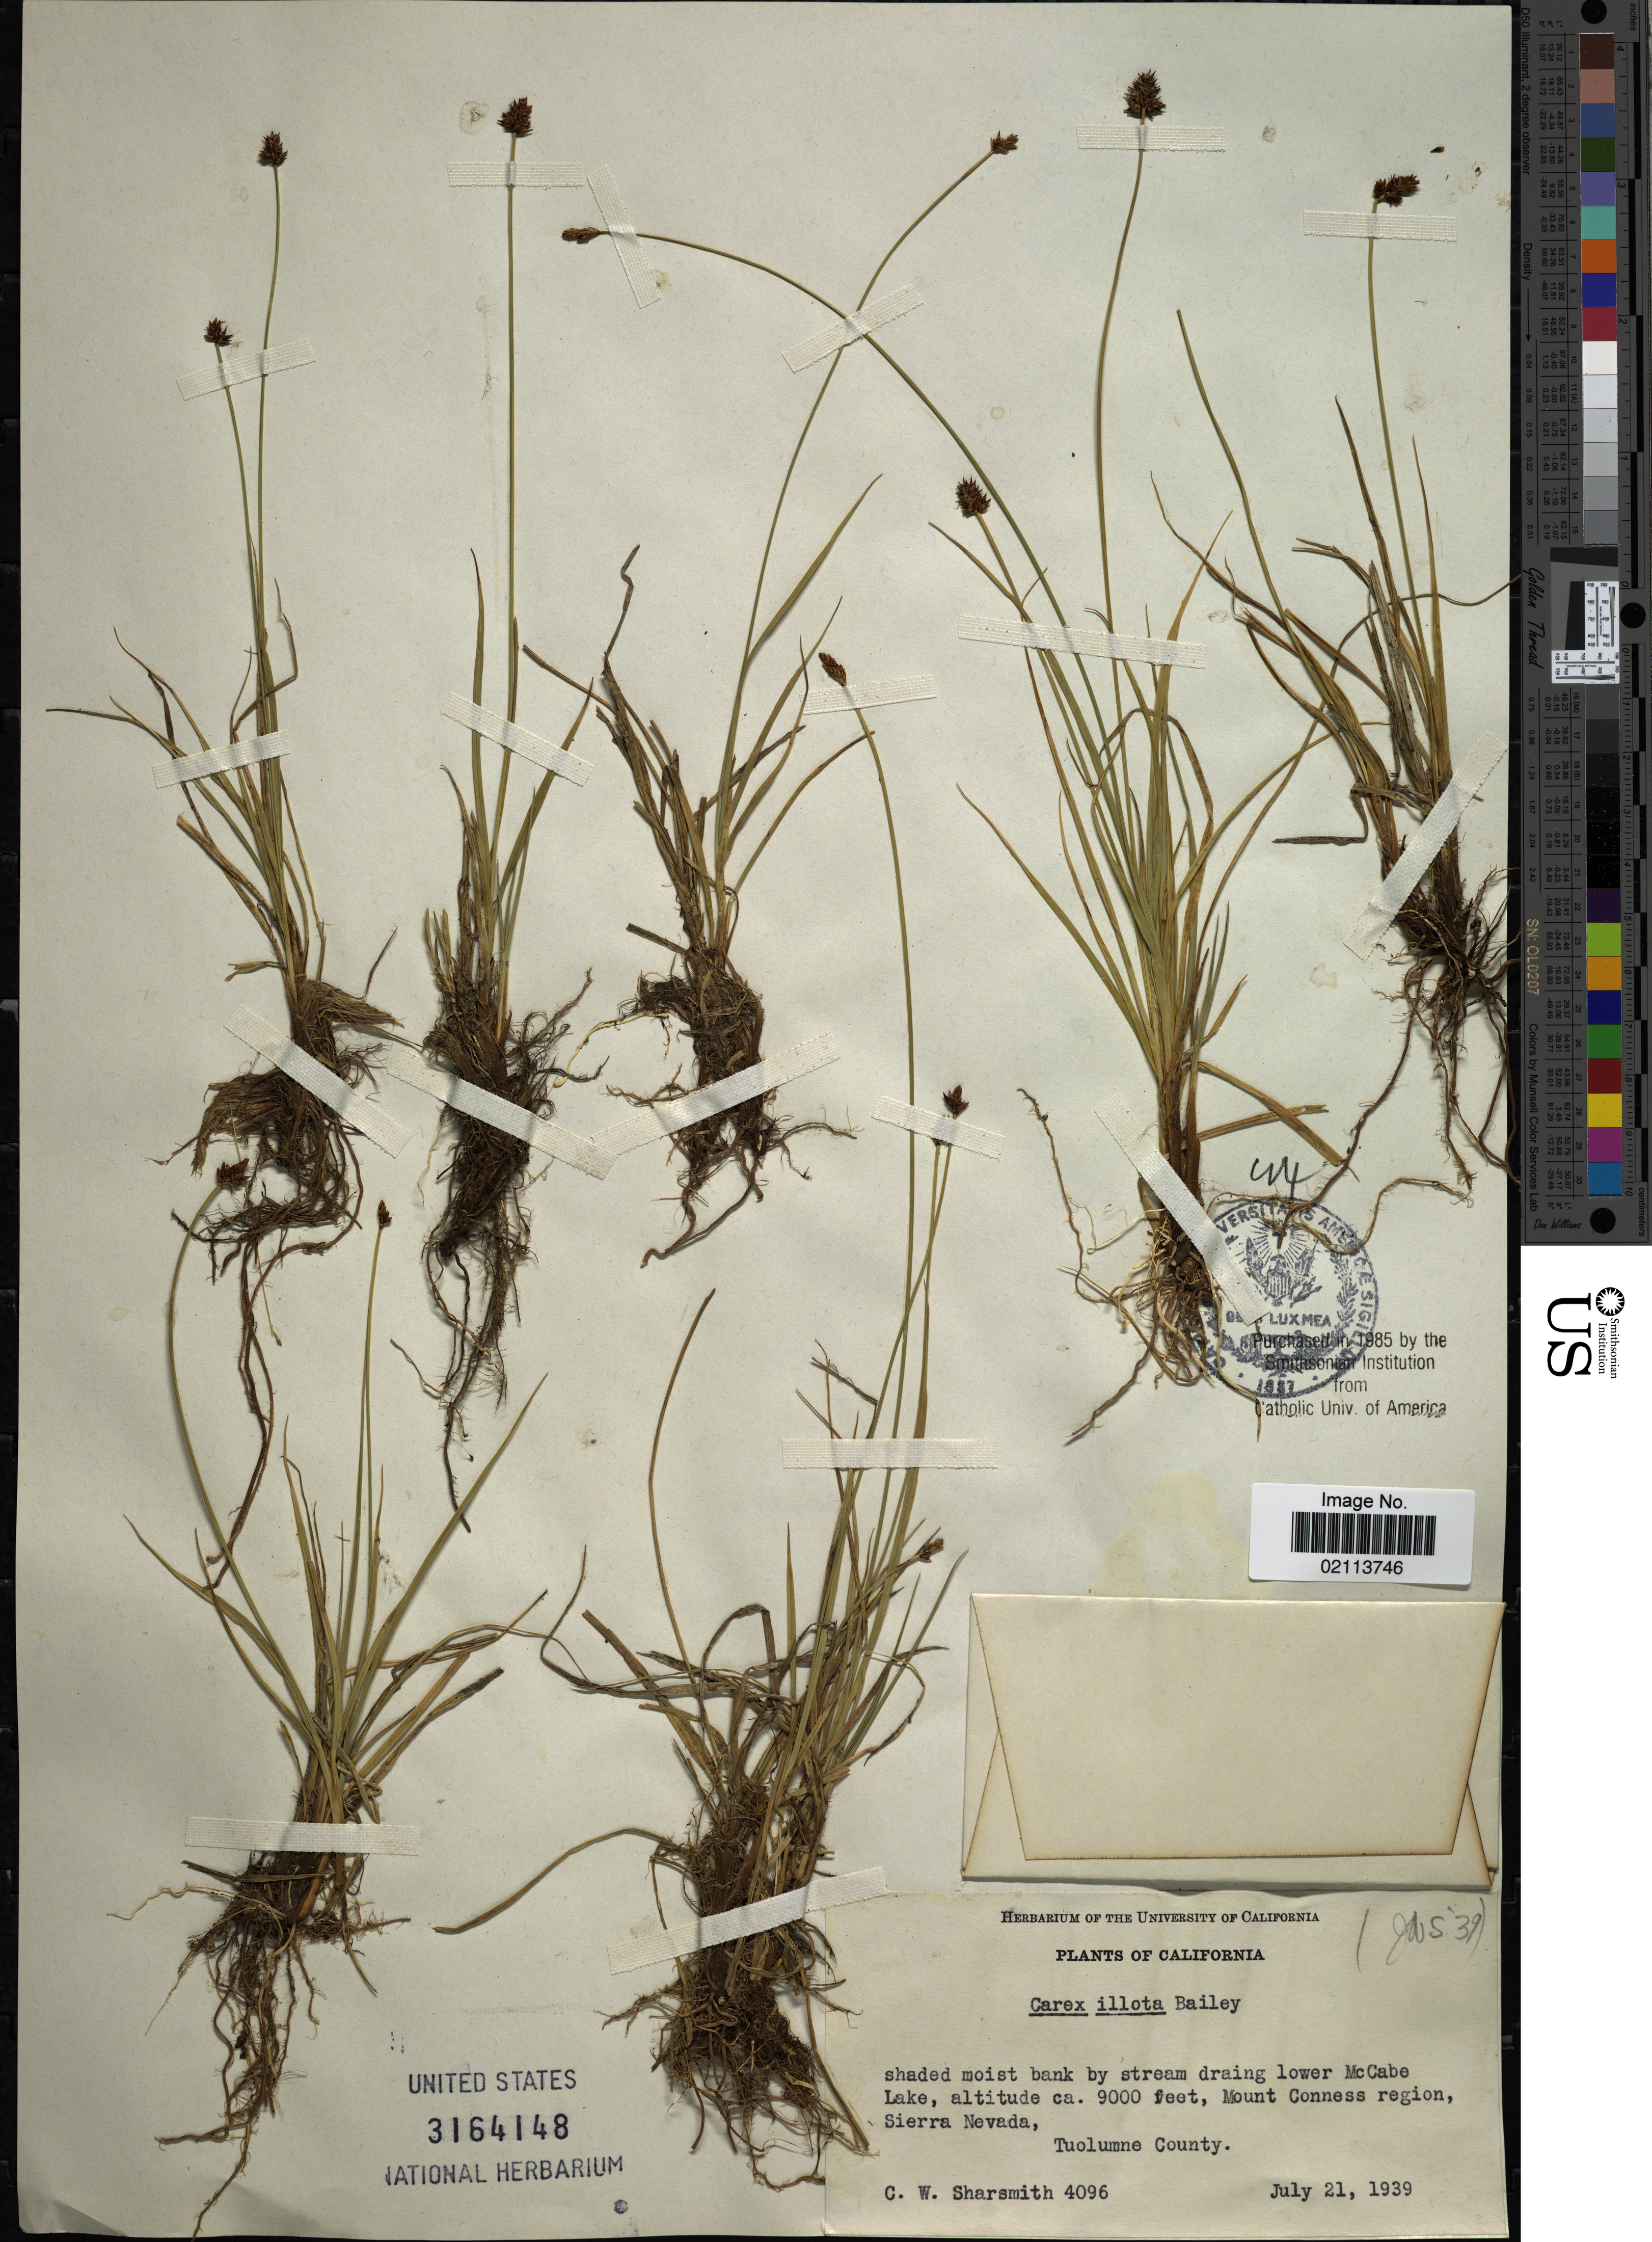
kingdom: Plantae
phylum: Tracheophyta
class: Liliopsida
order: Poales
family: Cyperaceae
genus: Carex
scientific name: Carex illota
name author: L.H. Bailey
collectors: C. Sharsmith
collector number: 4096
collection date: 1939-07-21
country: United States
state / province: California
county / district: Tuolumne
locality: Shaded moist bank of stream draing lower McCabe Lake, Mount Conness region, Sierra Nevada, Tuolumne County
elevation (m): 2743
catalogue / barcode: US 3164148